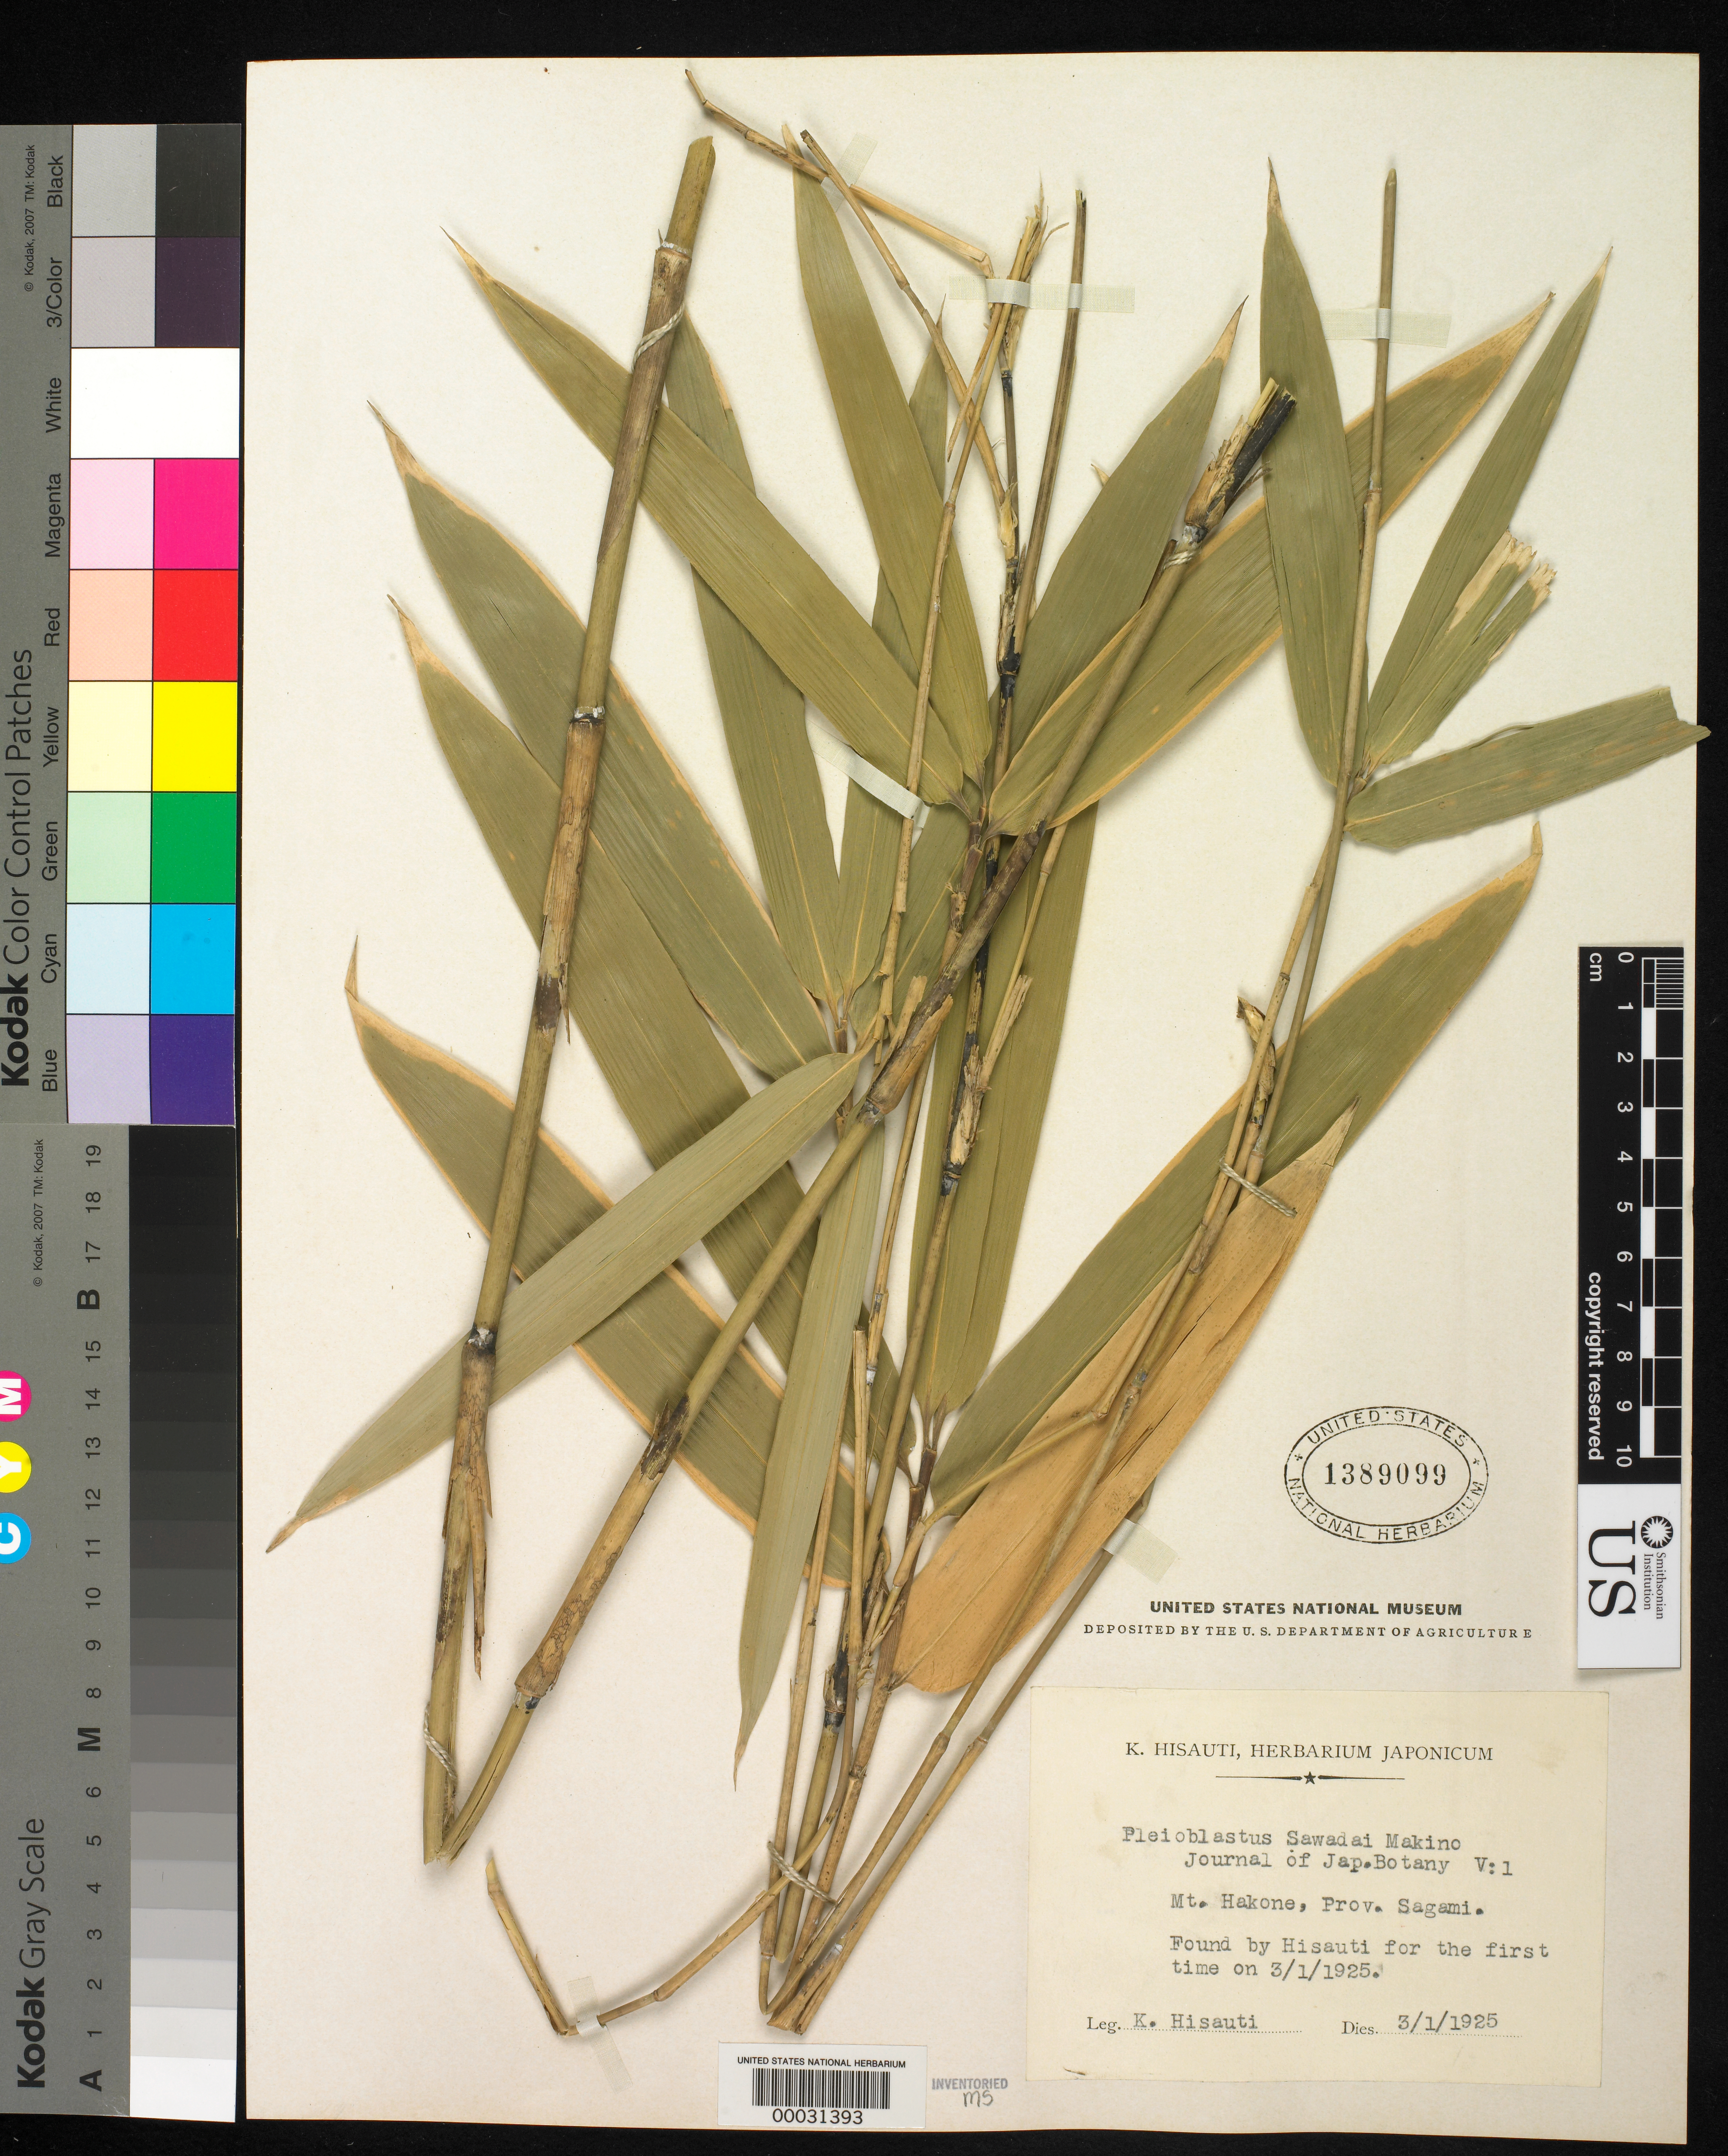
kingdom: Plantae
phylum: Tracheophyta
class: Liliopsida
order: Poales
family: Poaceae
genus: Sasaella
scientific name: Sasaella sawadai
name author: (Makino) Koidz.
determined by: Poaceae Reorganization Project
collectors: K. Hisauti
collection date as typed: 03 Jan 1925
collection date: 1925-01-03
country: Japan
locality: Sagami, mt. hakone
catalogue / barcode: US 1389099